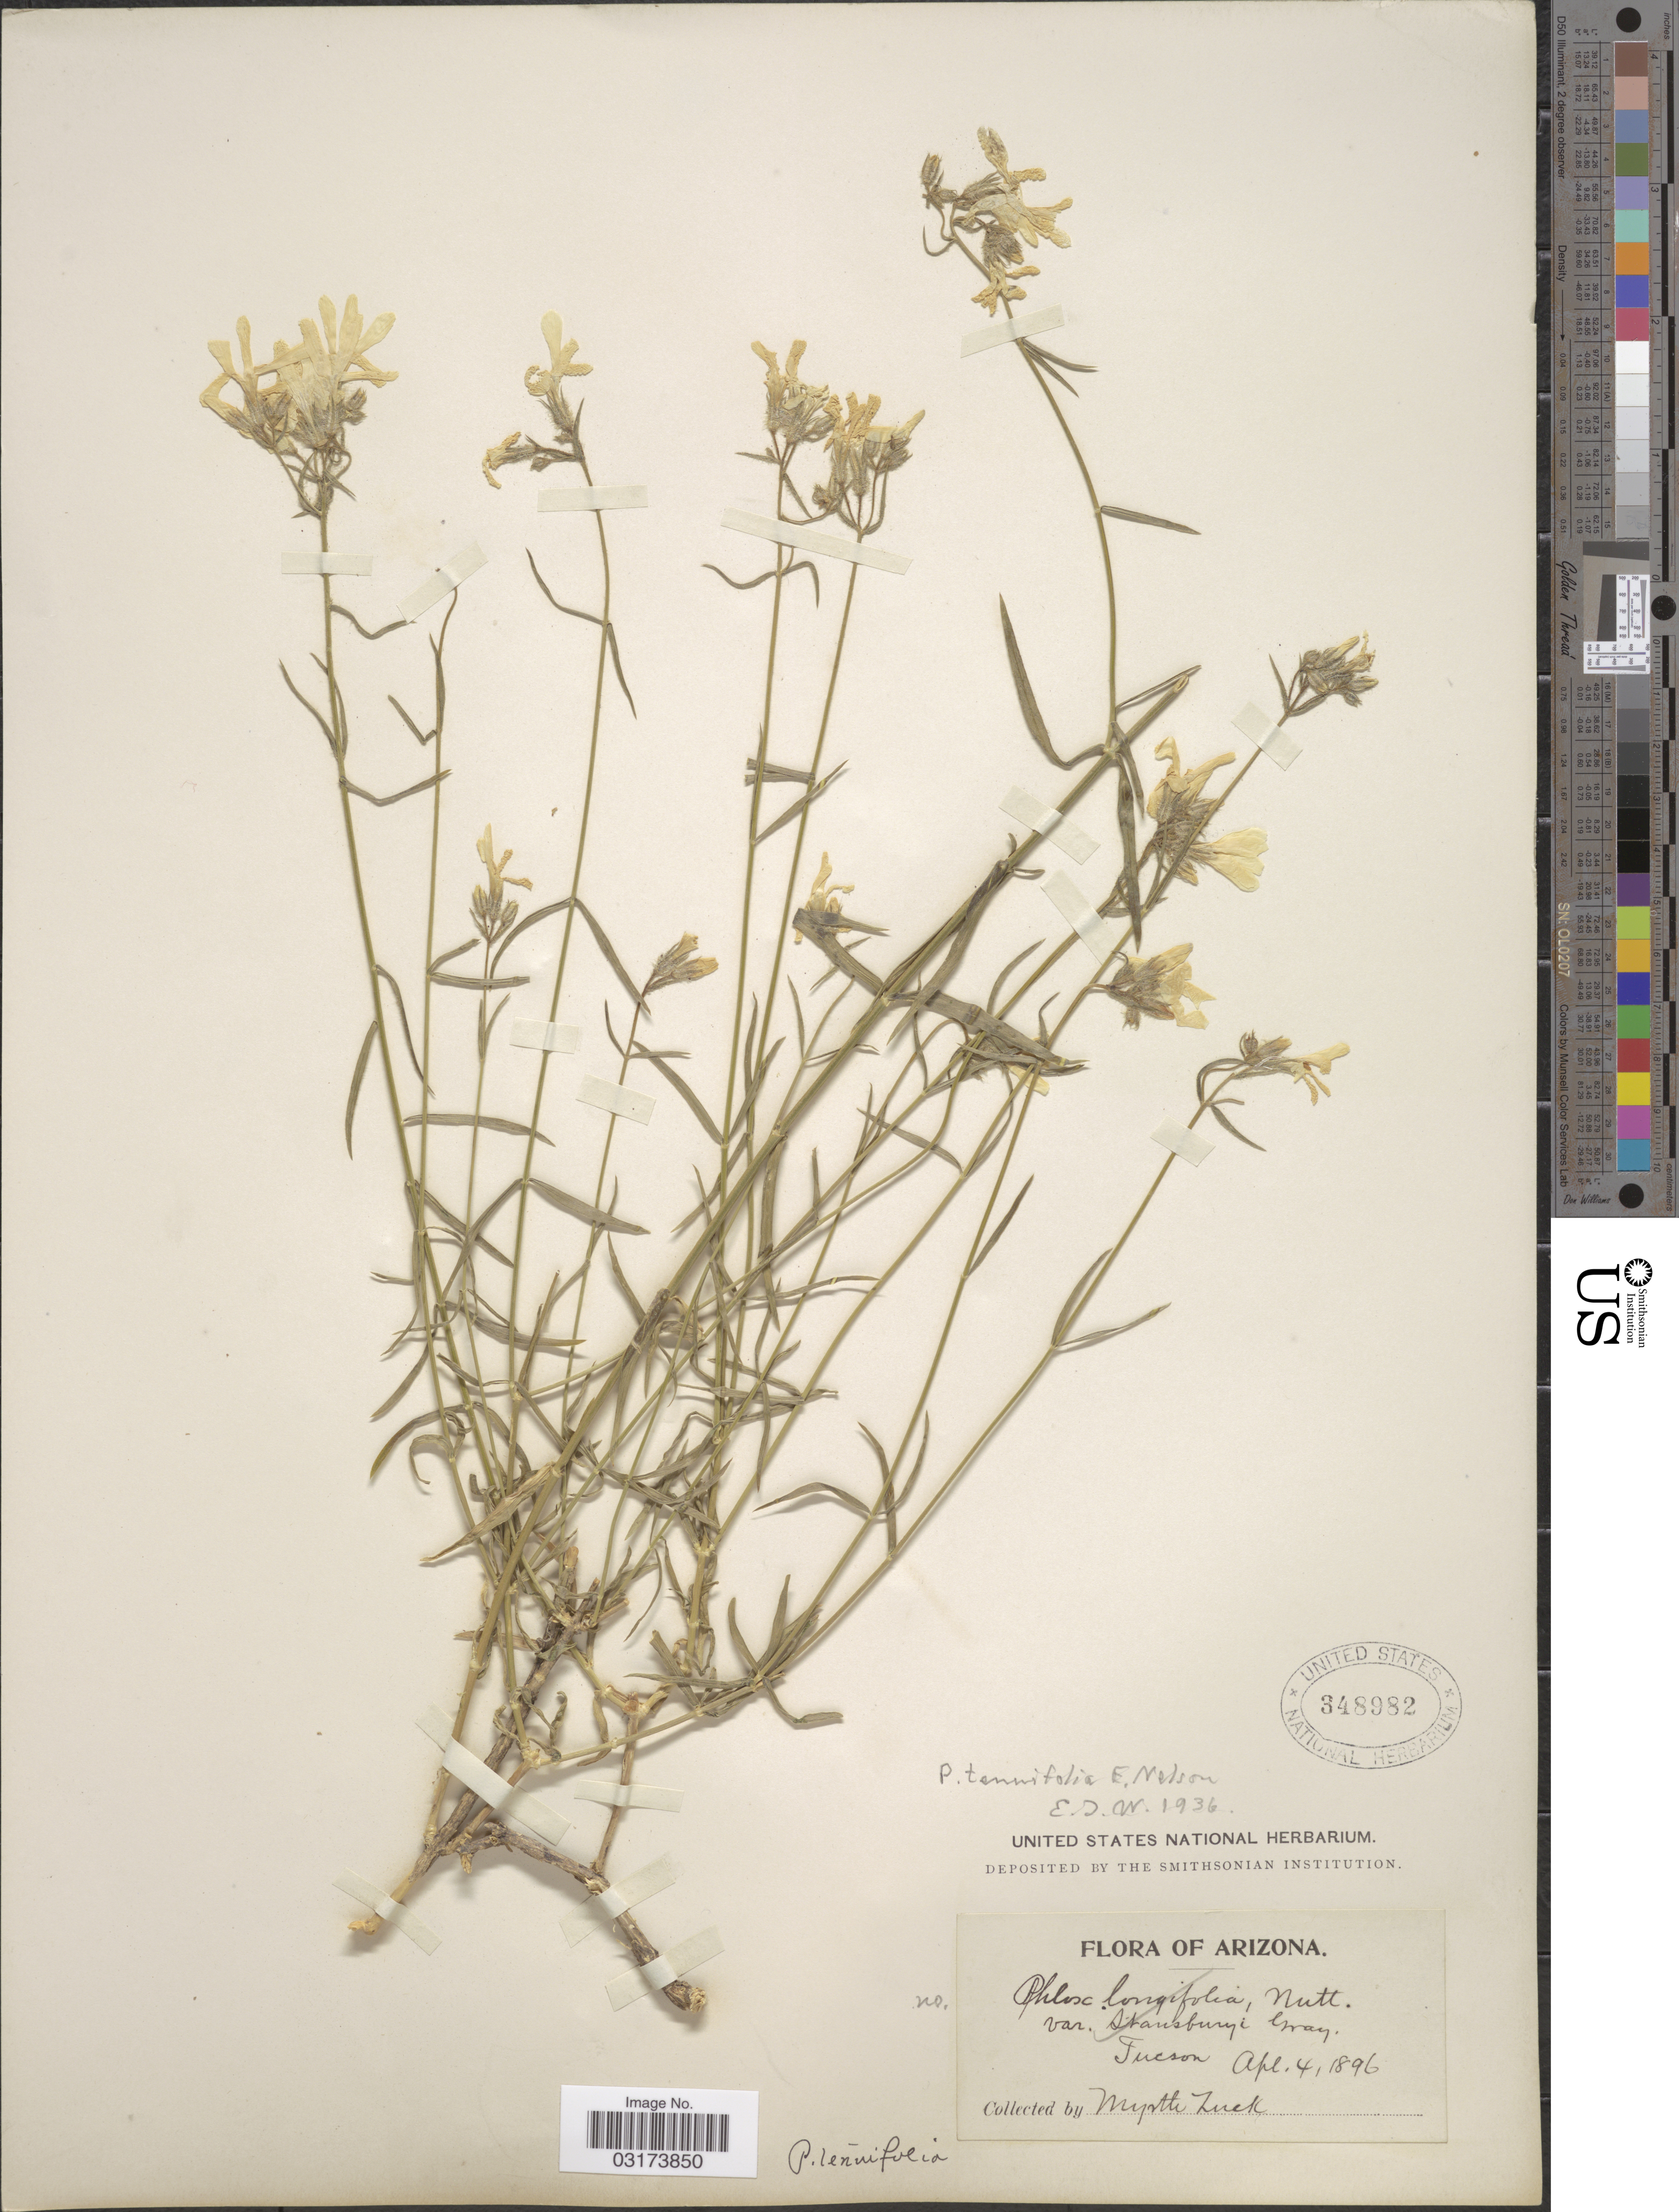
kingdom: Plantae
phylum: Tracheophyta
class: Magnoliopsida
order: Ericales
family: Polemoniaceae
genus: Phlox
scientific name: Phlox tenuifolia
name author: E.E. Nelson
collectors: M. Zuck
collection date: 1896-04-04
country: United States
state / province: Arizona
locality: Tucson.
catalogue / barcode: US 348982